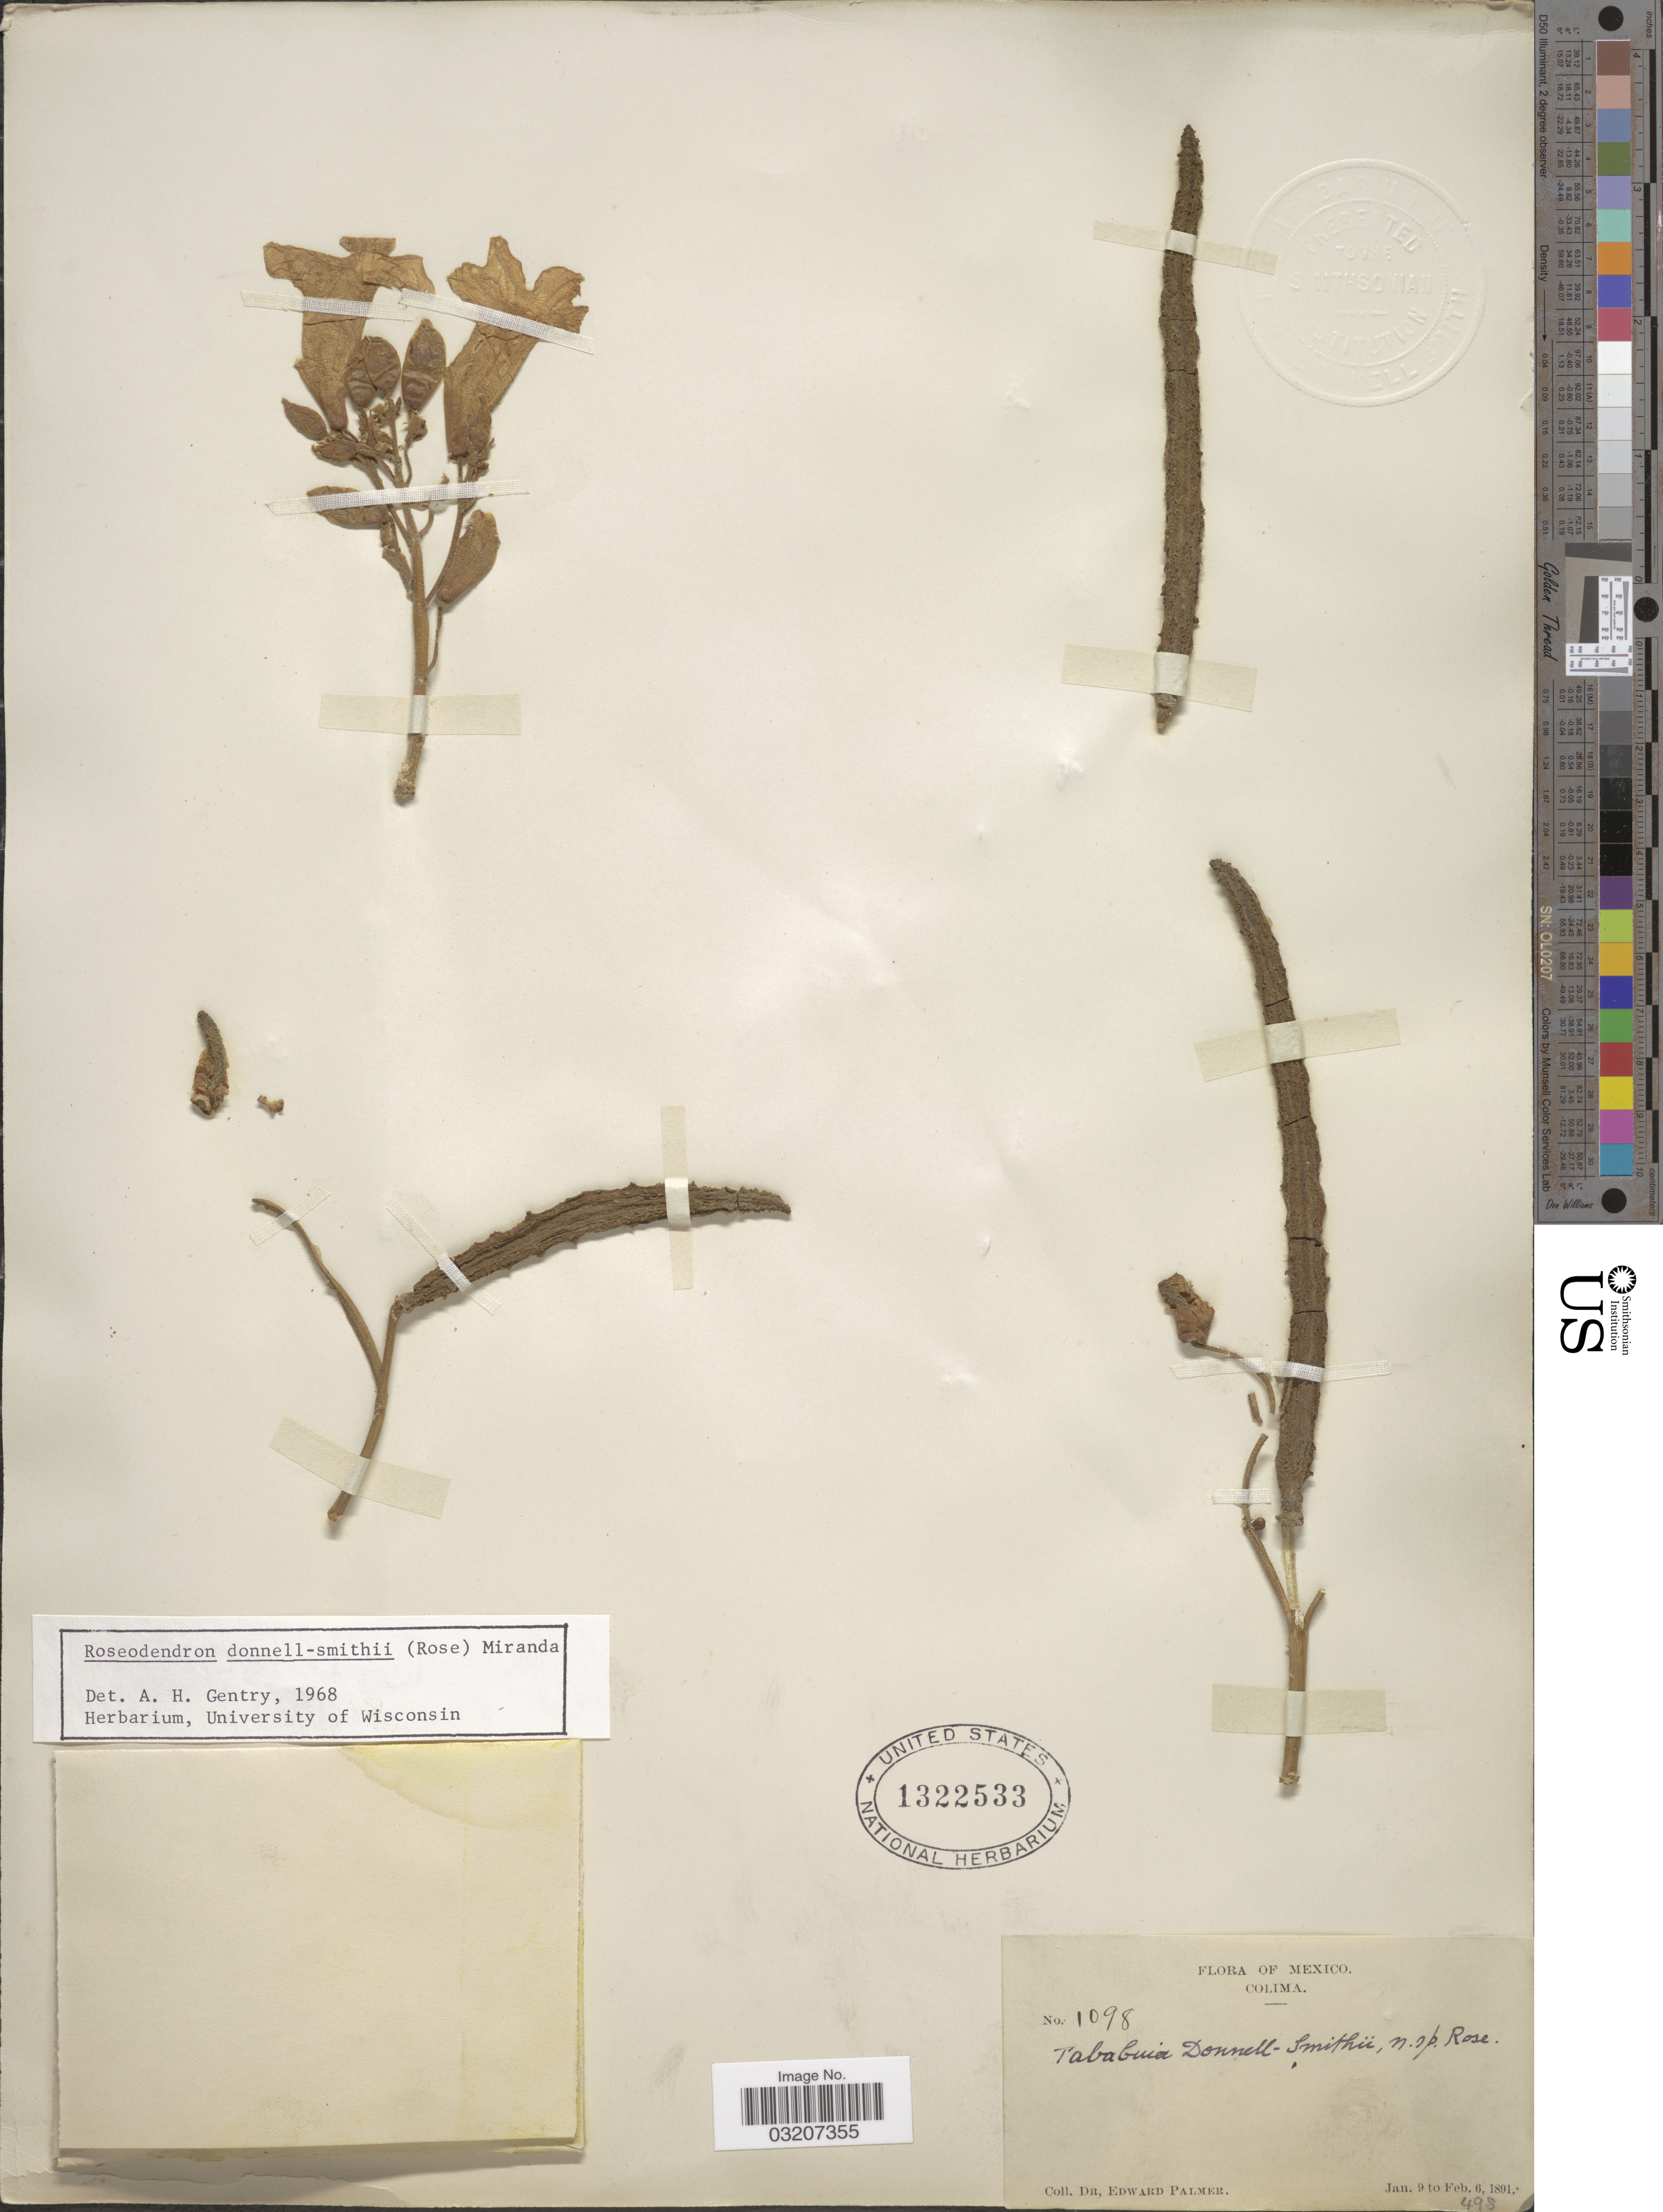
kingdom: Plantae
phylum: Tracheophyta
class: Magnoliopsida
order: Lamiales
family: Bignoniaceae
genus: Roseodendron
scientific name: Roseodendron donnell-smithii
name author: (Rose) Miranda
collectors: E. Palmer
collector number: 1098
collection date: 1891-01-09/1891-02-06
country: Mexico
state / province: Colima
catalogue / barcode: US 1322533